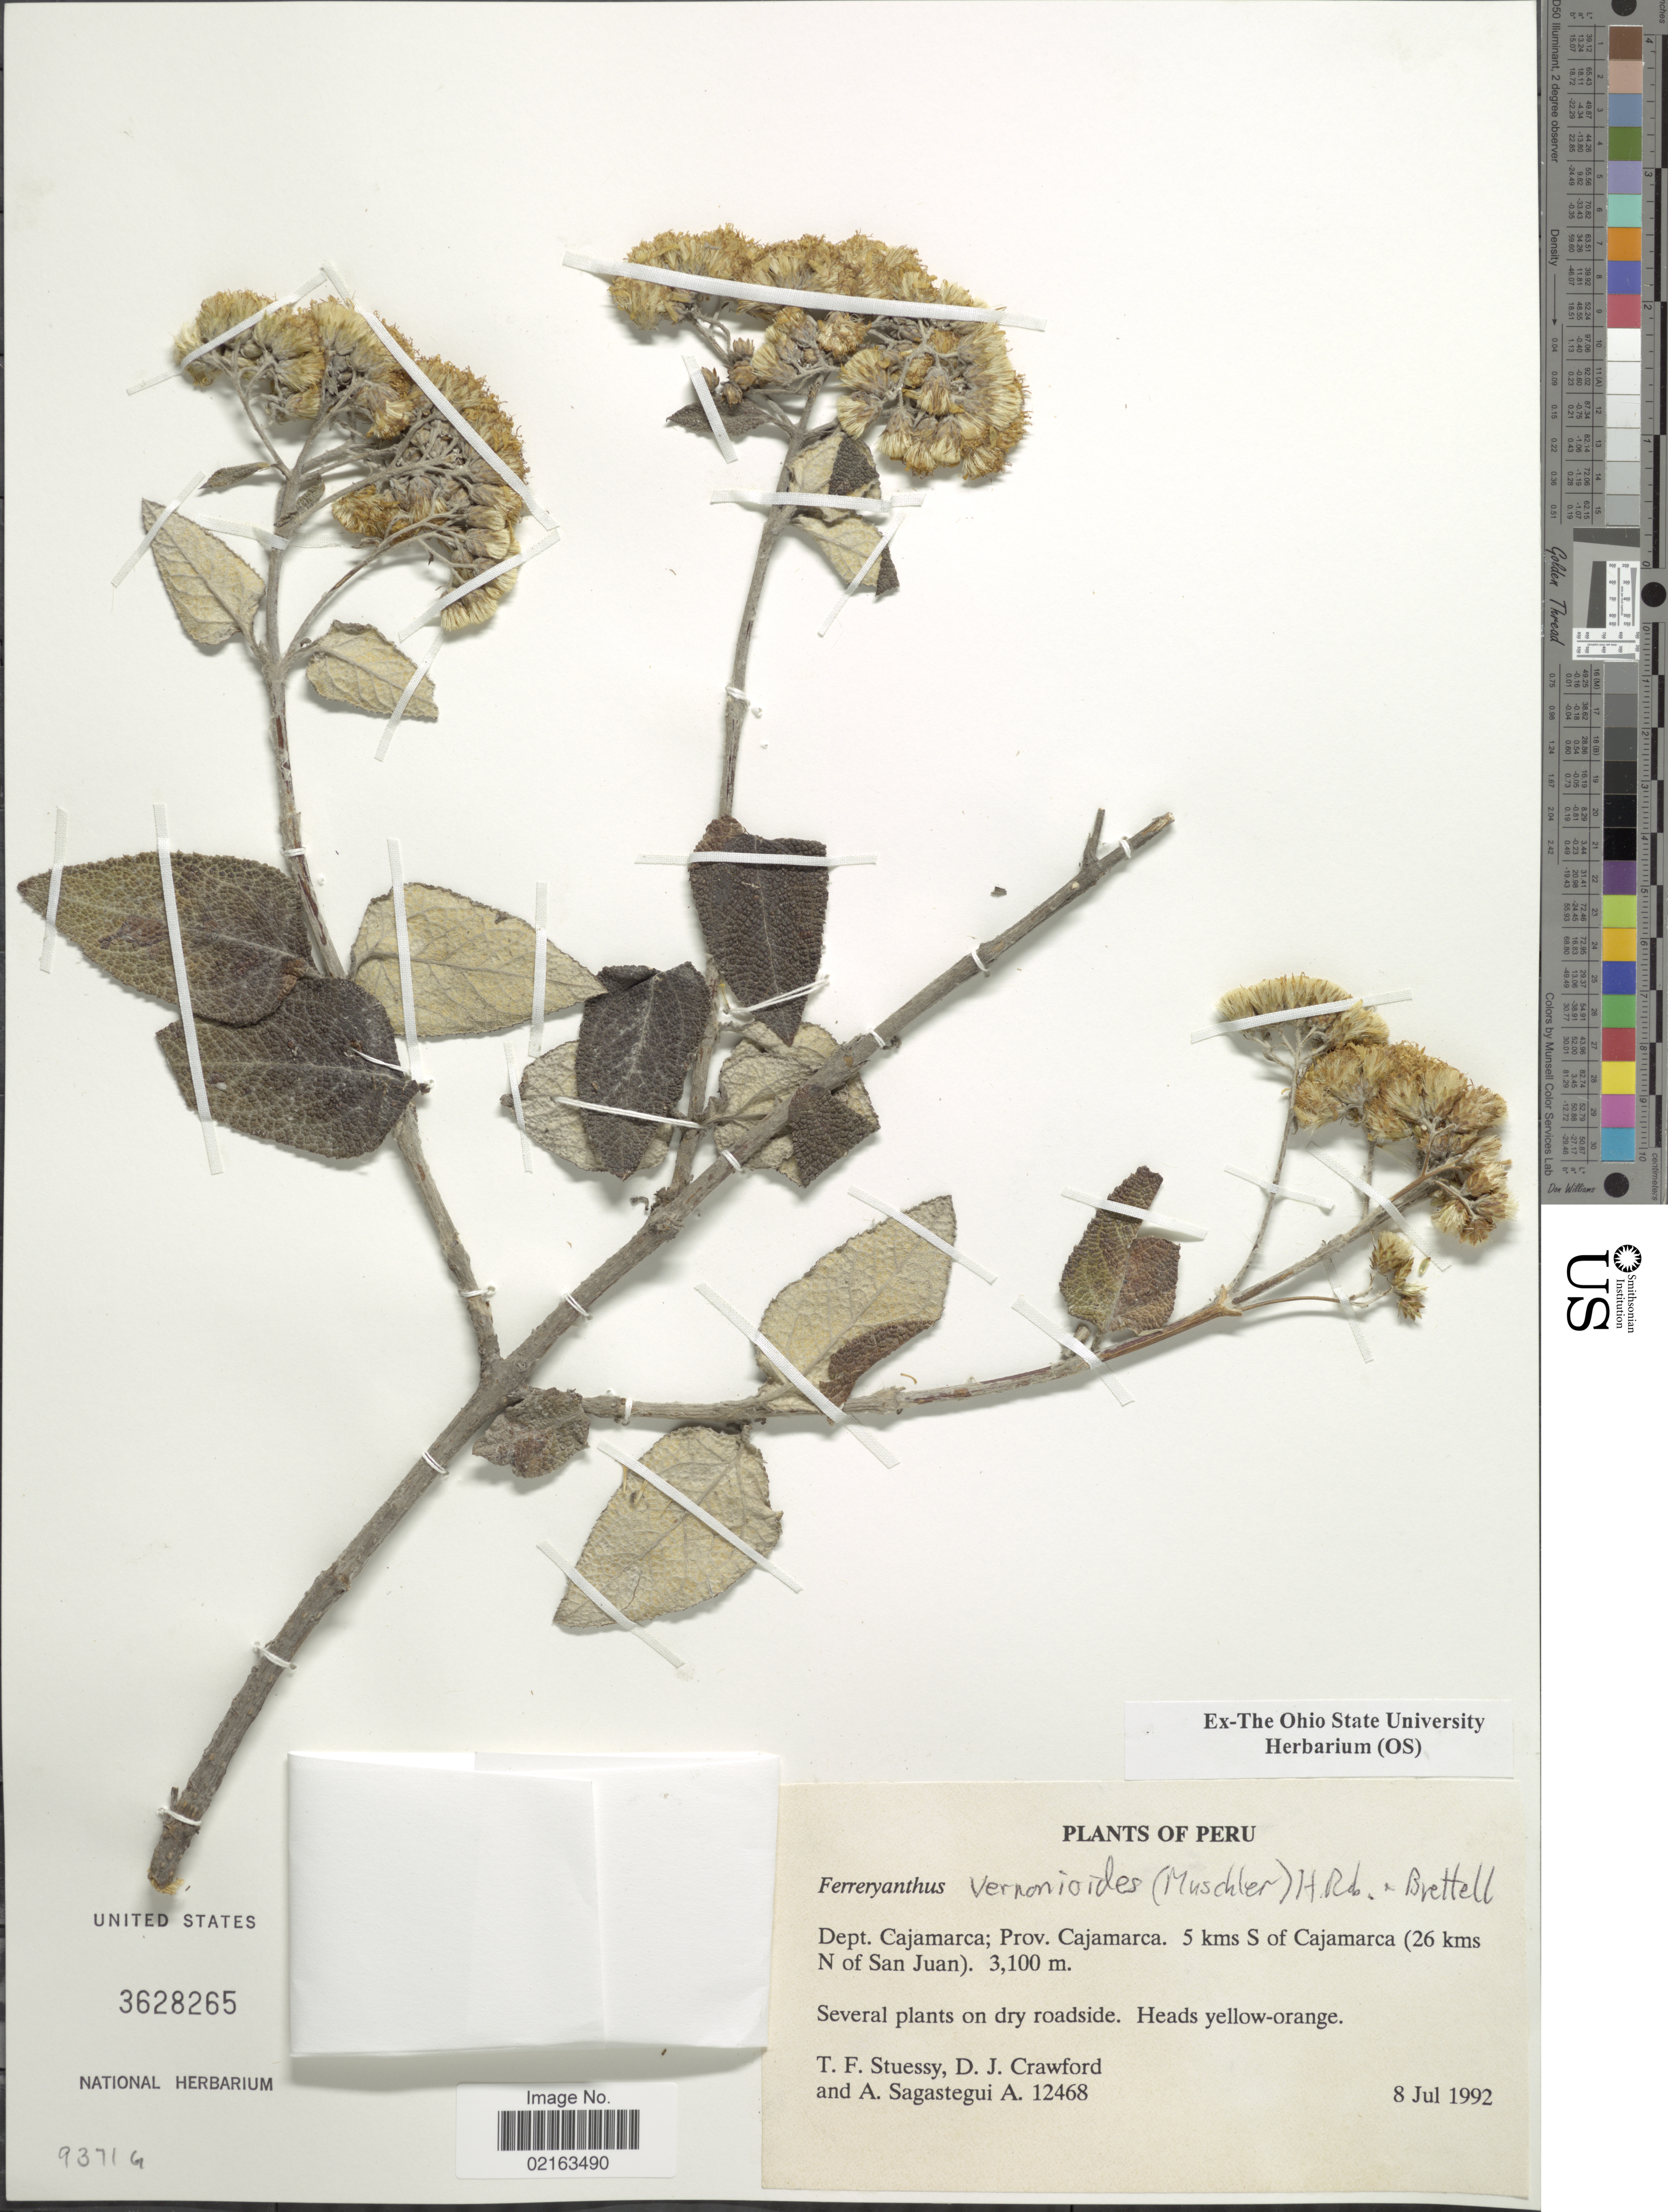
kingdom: Plantae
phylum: Tracheophyta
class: Magnoliopsida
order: Asterales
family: Asteraceae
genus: Ferreyranthus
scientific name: Ferreyranthus vernonioides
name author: (Muschl.) H. Rob. & Brettell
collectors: T. Stuessy, D. Crawford & A. Sagástegui A.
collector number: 12468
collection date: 1992-07-08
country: Peru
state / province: Cajamarca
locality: Dept. Cajamarca; Prov. Cajamarca. 5 kms S of Cajamarca (26 kms N of San Juan)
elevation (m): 3100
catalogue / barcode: US 3628265